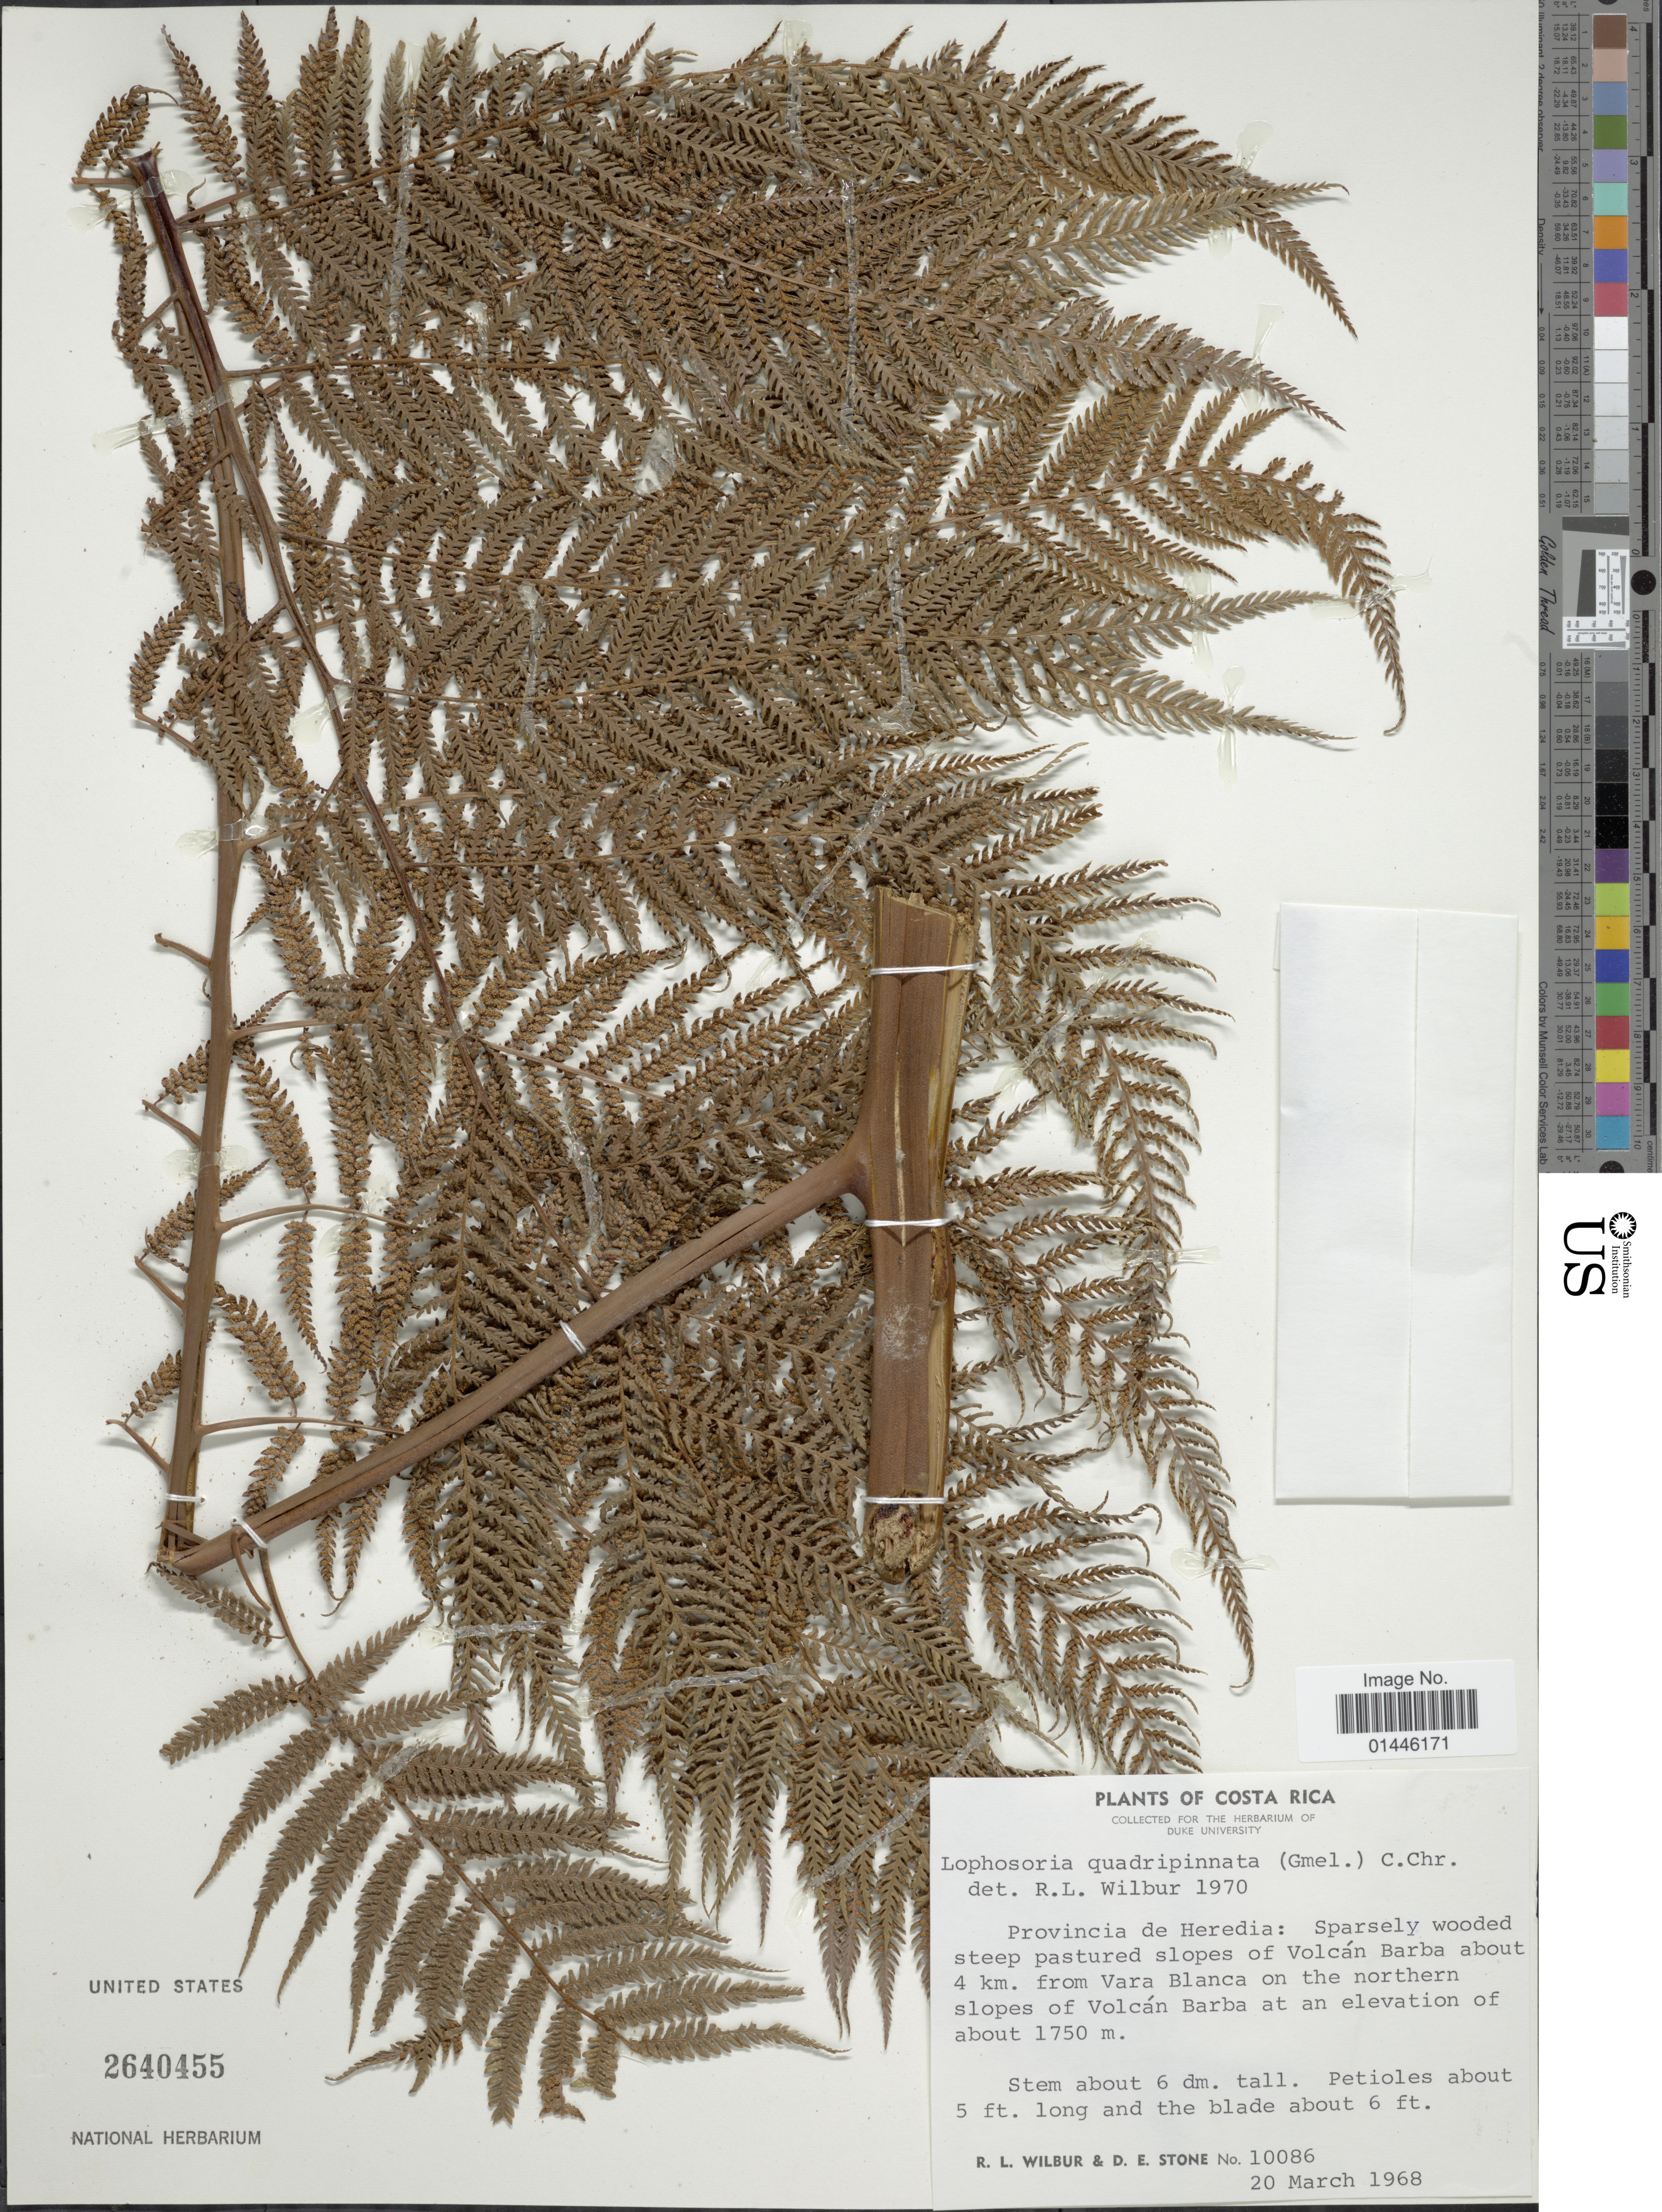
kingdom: Plantae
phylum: Tracheophyta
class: Polypodiopsida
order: Cyatheales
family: Dicksoniaceae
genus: Lophosoria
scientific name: Lophosoria quadripinnata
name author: (J.F. Gmel.) C. Chr.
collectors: R. L. Wilbur & D. E. Stone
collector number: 10086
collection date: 1968-03-20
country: Costa Rica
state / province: Heredia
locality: Volcán Barba about 4 km. from vara Blanca on the northern slopes of Volcán Barba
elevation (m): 1750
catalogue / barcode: US 2640455